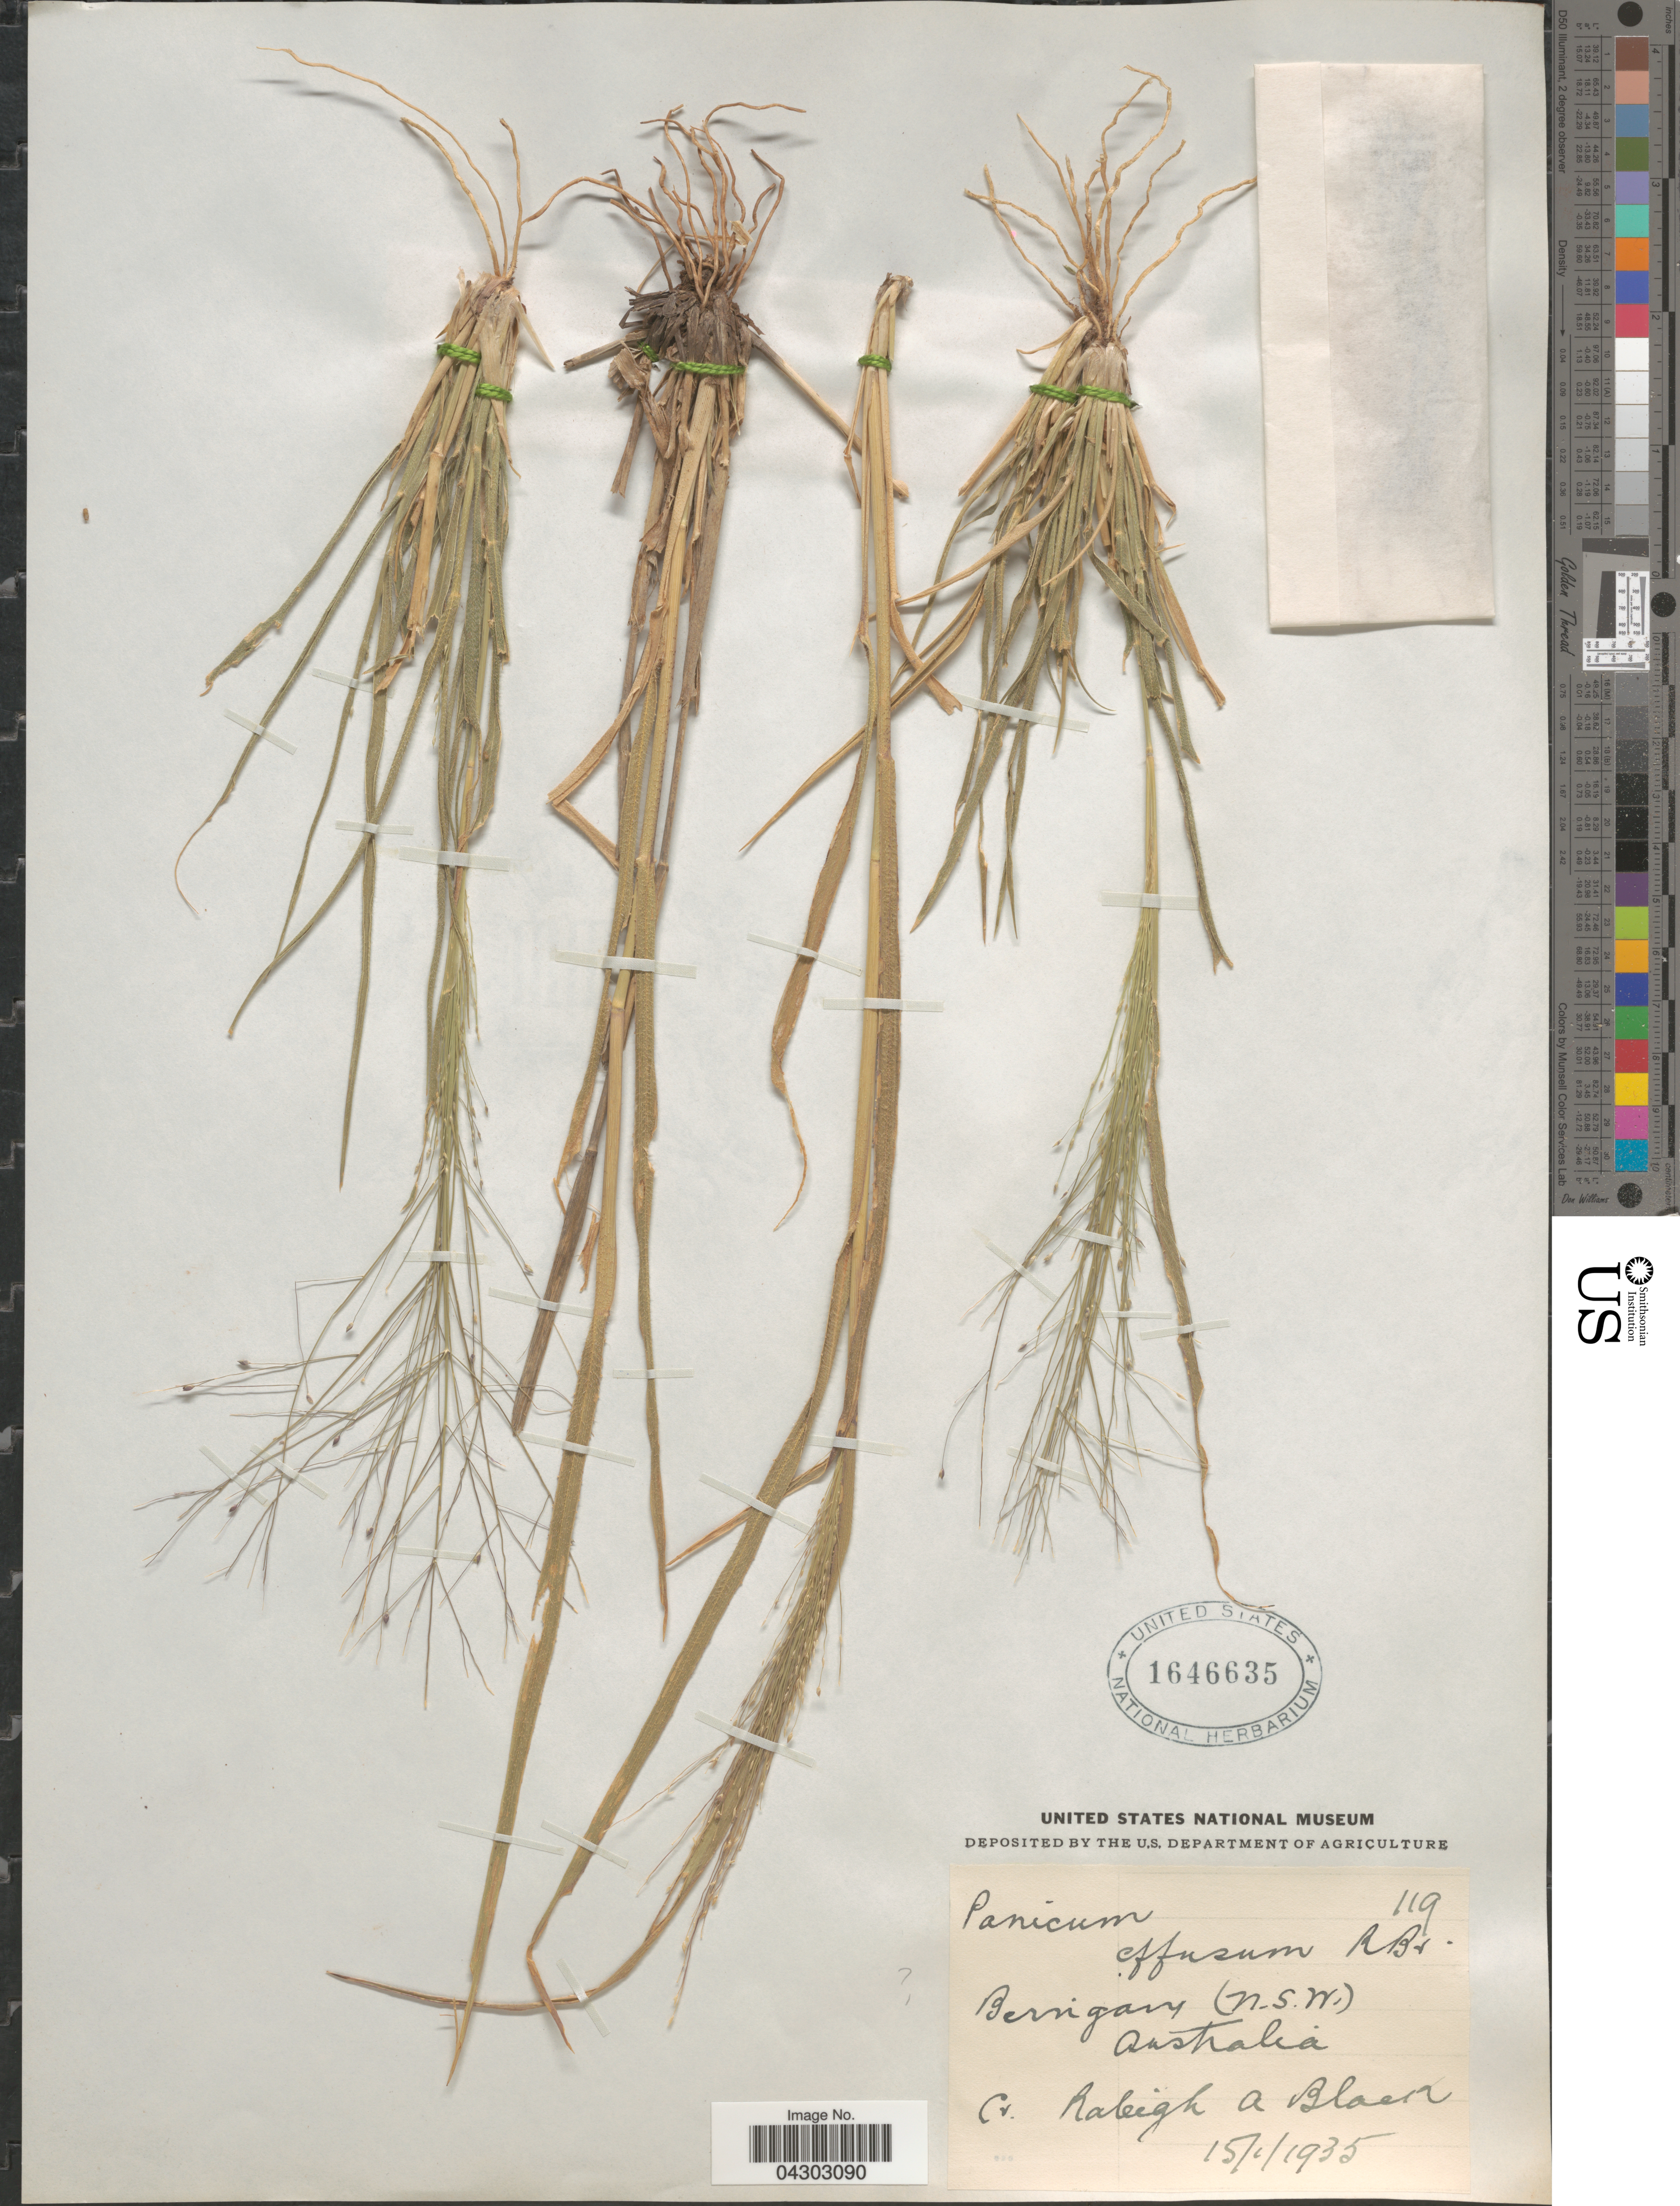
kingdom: Plantae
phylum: Tracheophyta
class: Liliopsida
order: Poales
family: Poaceae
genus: Panicum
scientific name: Panicum effusum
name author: R. Br.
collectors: R. A. Black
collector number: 119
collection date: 1935-01-15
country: Australia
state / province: New South Wales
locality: Berrigan.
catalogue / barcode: US 1646635